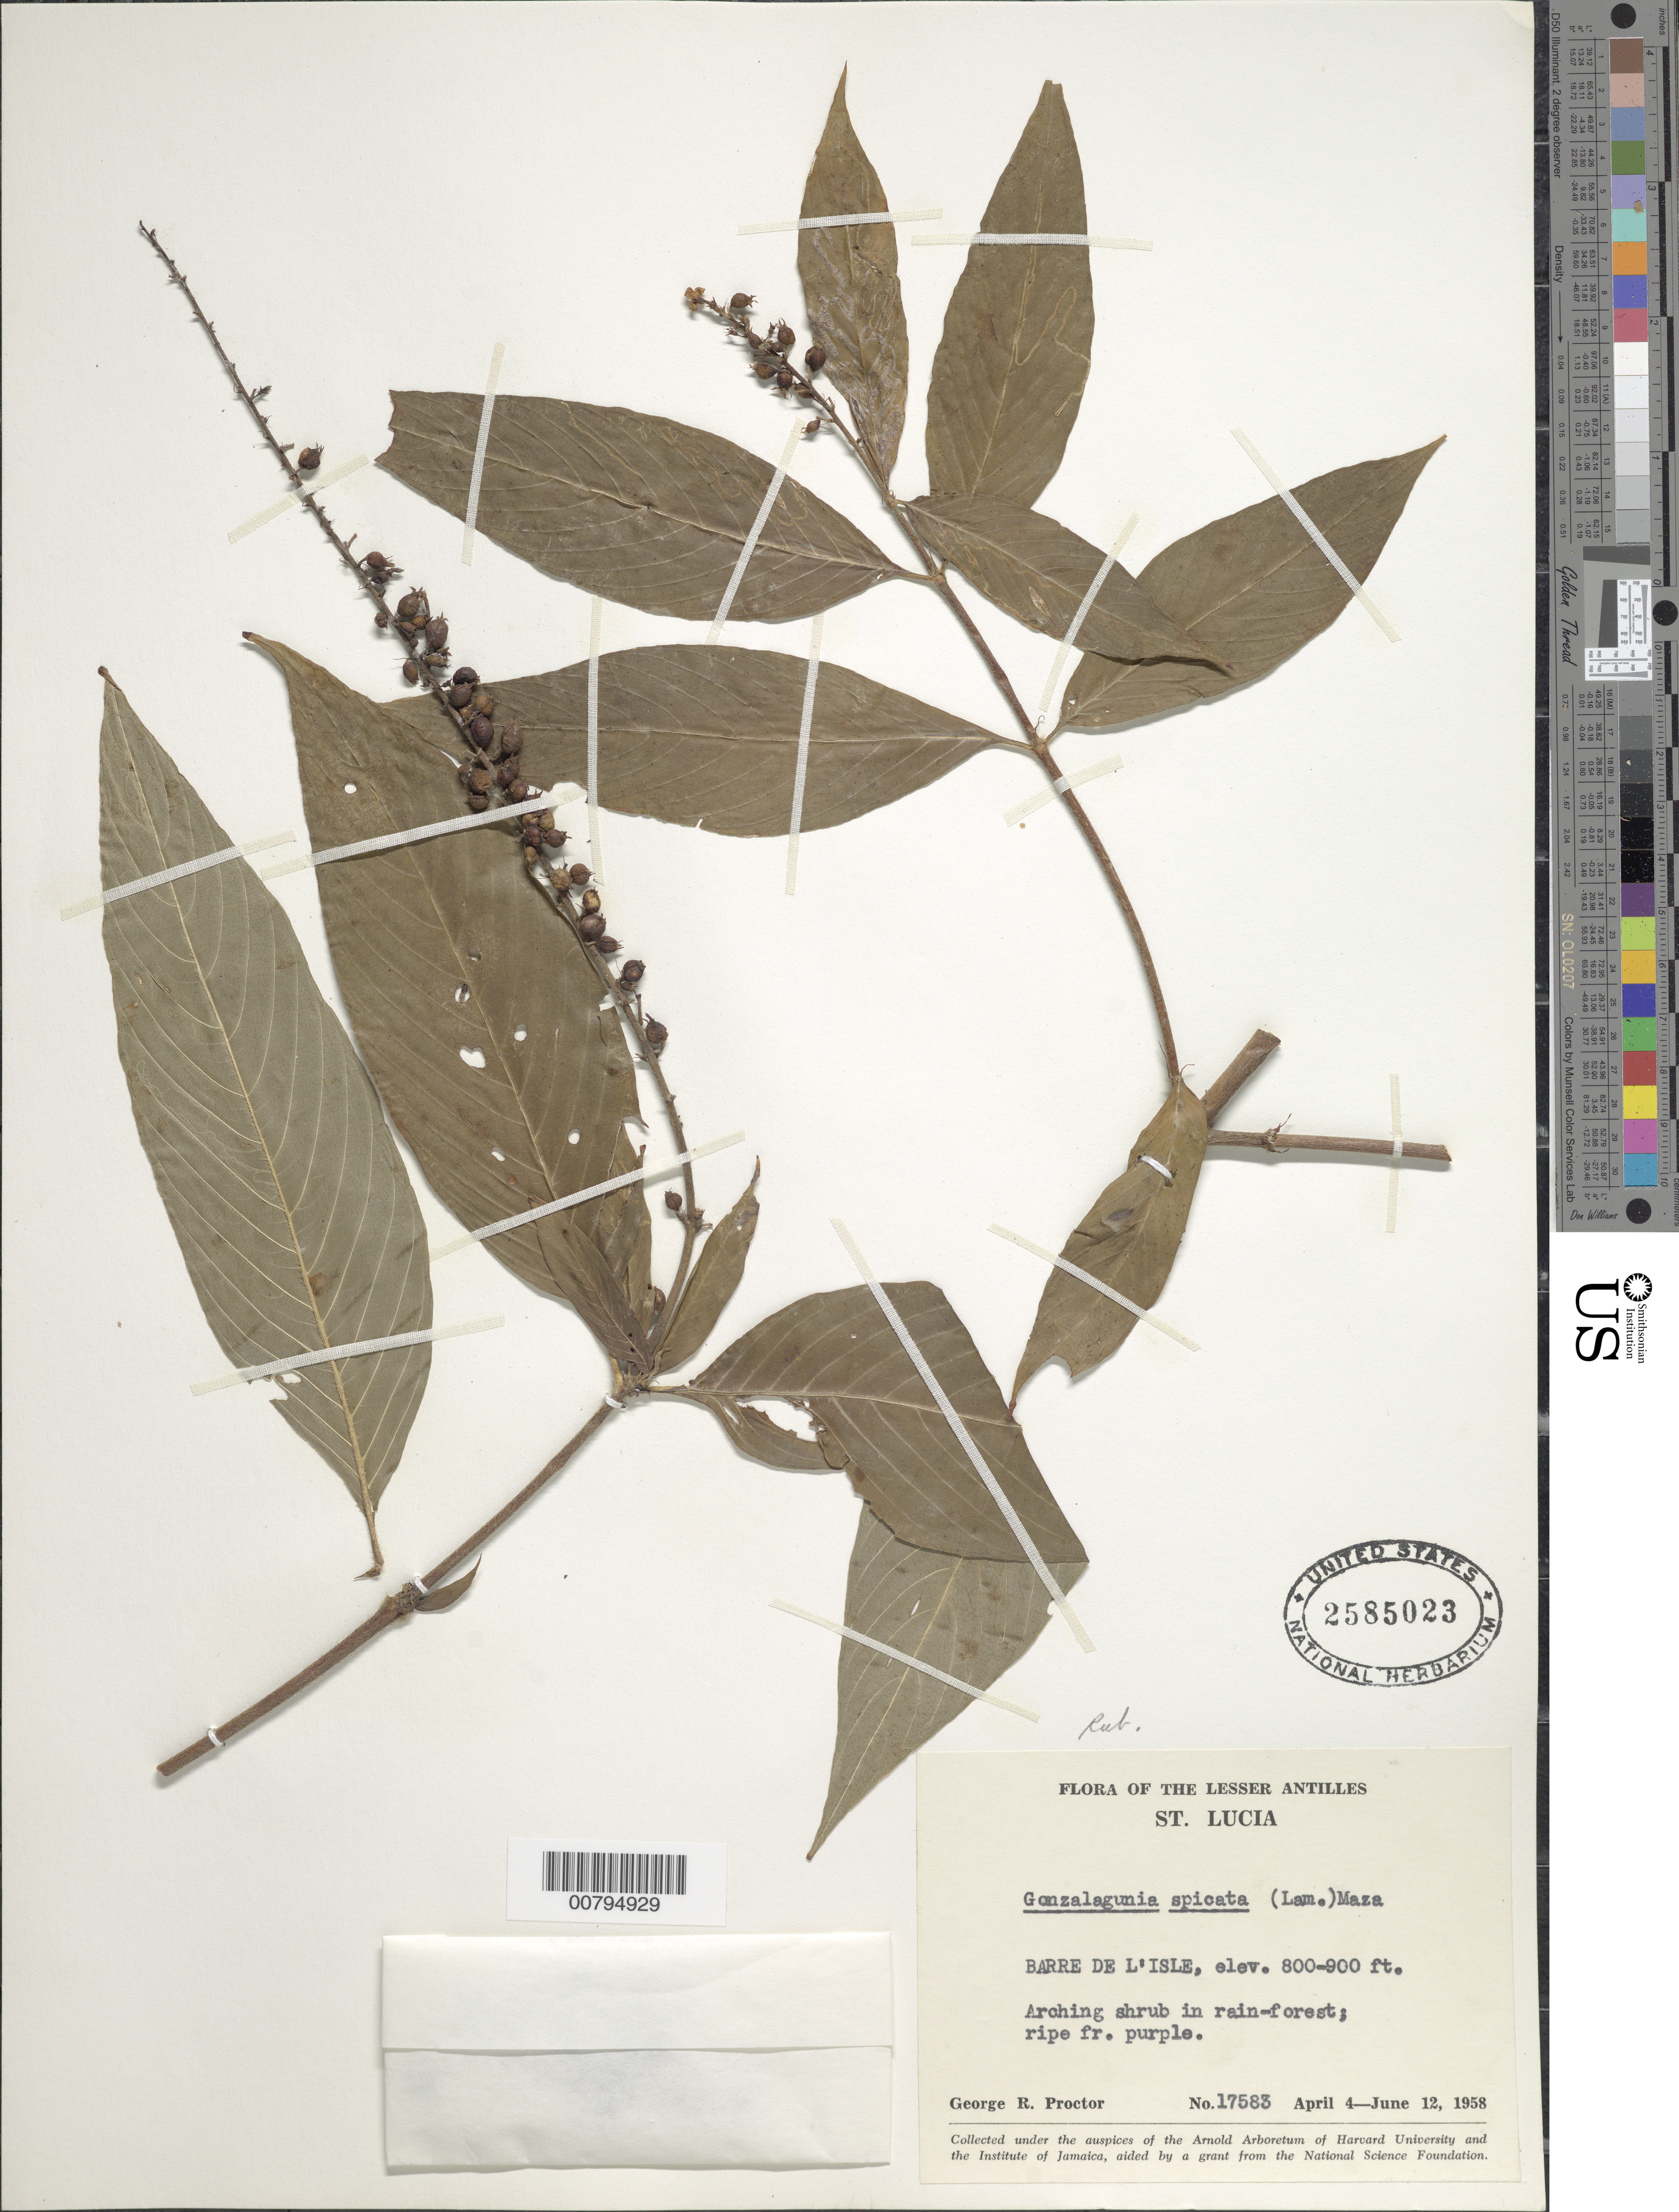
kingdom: Plantae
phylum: Tracheophyta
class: Magnoliopsida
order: Gentianales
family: Rubiaceae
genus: Gonzalagunia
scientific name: Gonzalagunia hirsuta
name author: Schum.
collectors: G. R. Proctor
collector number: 17583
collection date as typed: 04 Apr 1958 to 12 Jun 1958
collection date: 1958-04-04/1958-06-12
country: St. Lucia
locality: Barre de l'Isle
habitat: Rainforest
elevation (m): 244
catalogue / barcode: US 2585023